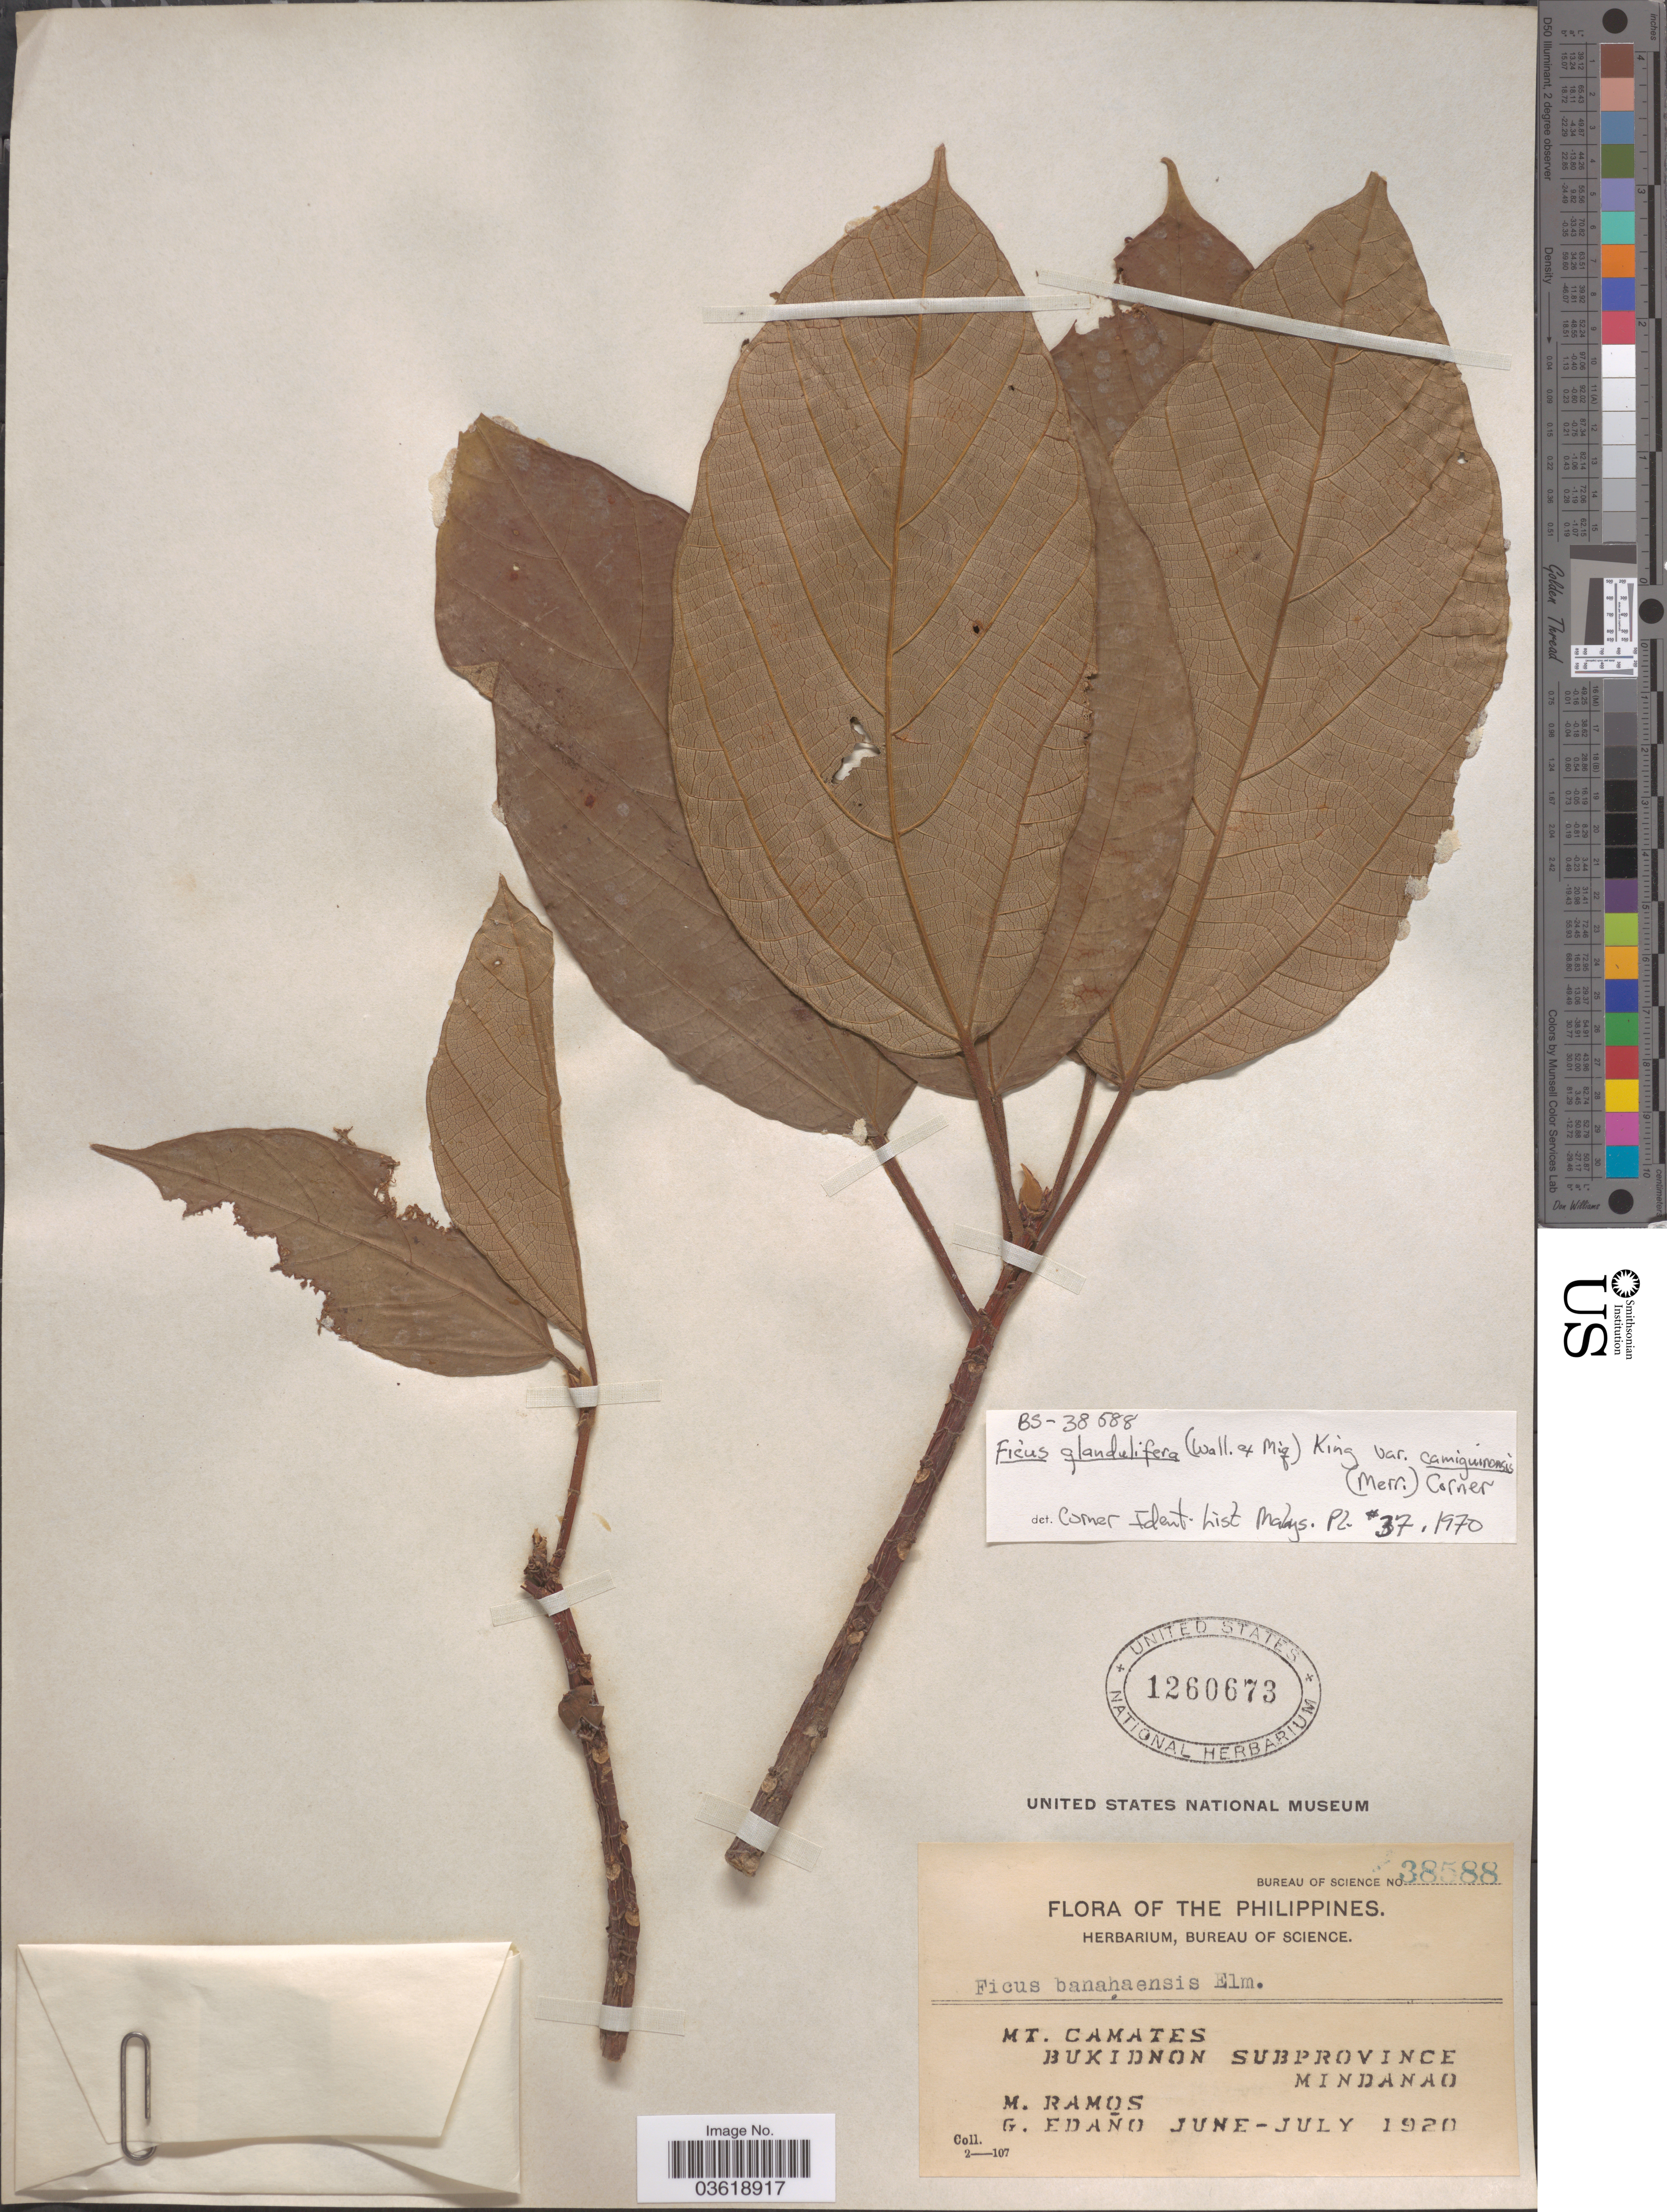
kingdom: Plantae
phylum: Tracheophyta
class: Magnoliopsida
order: Rosales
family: Moraceae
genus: Ficus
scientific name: Ficus glandulifera var. camiguinensis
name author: Corner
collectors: M. Ramos & G. Edaño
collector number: Bureau of Science 38588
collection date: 1920-06/1920-07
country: Philippines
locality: Mt. Camates. Bukidnon Subprovince. Mindanao.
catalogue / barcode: US 1260673